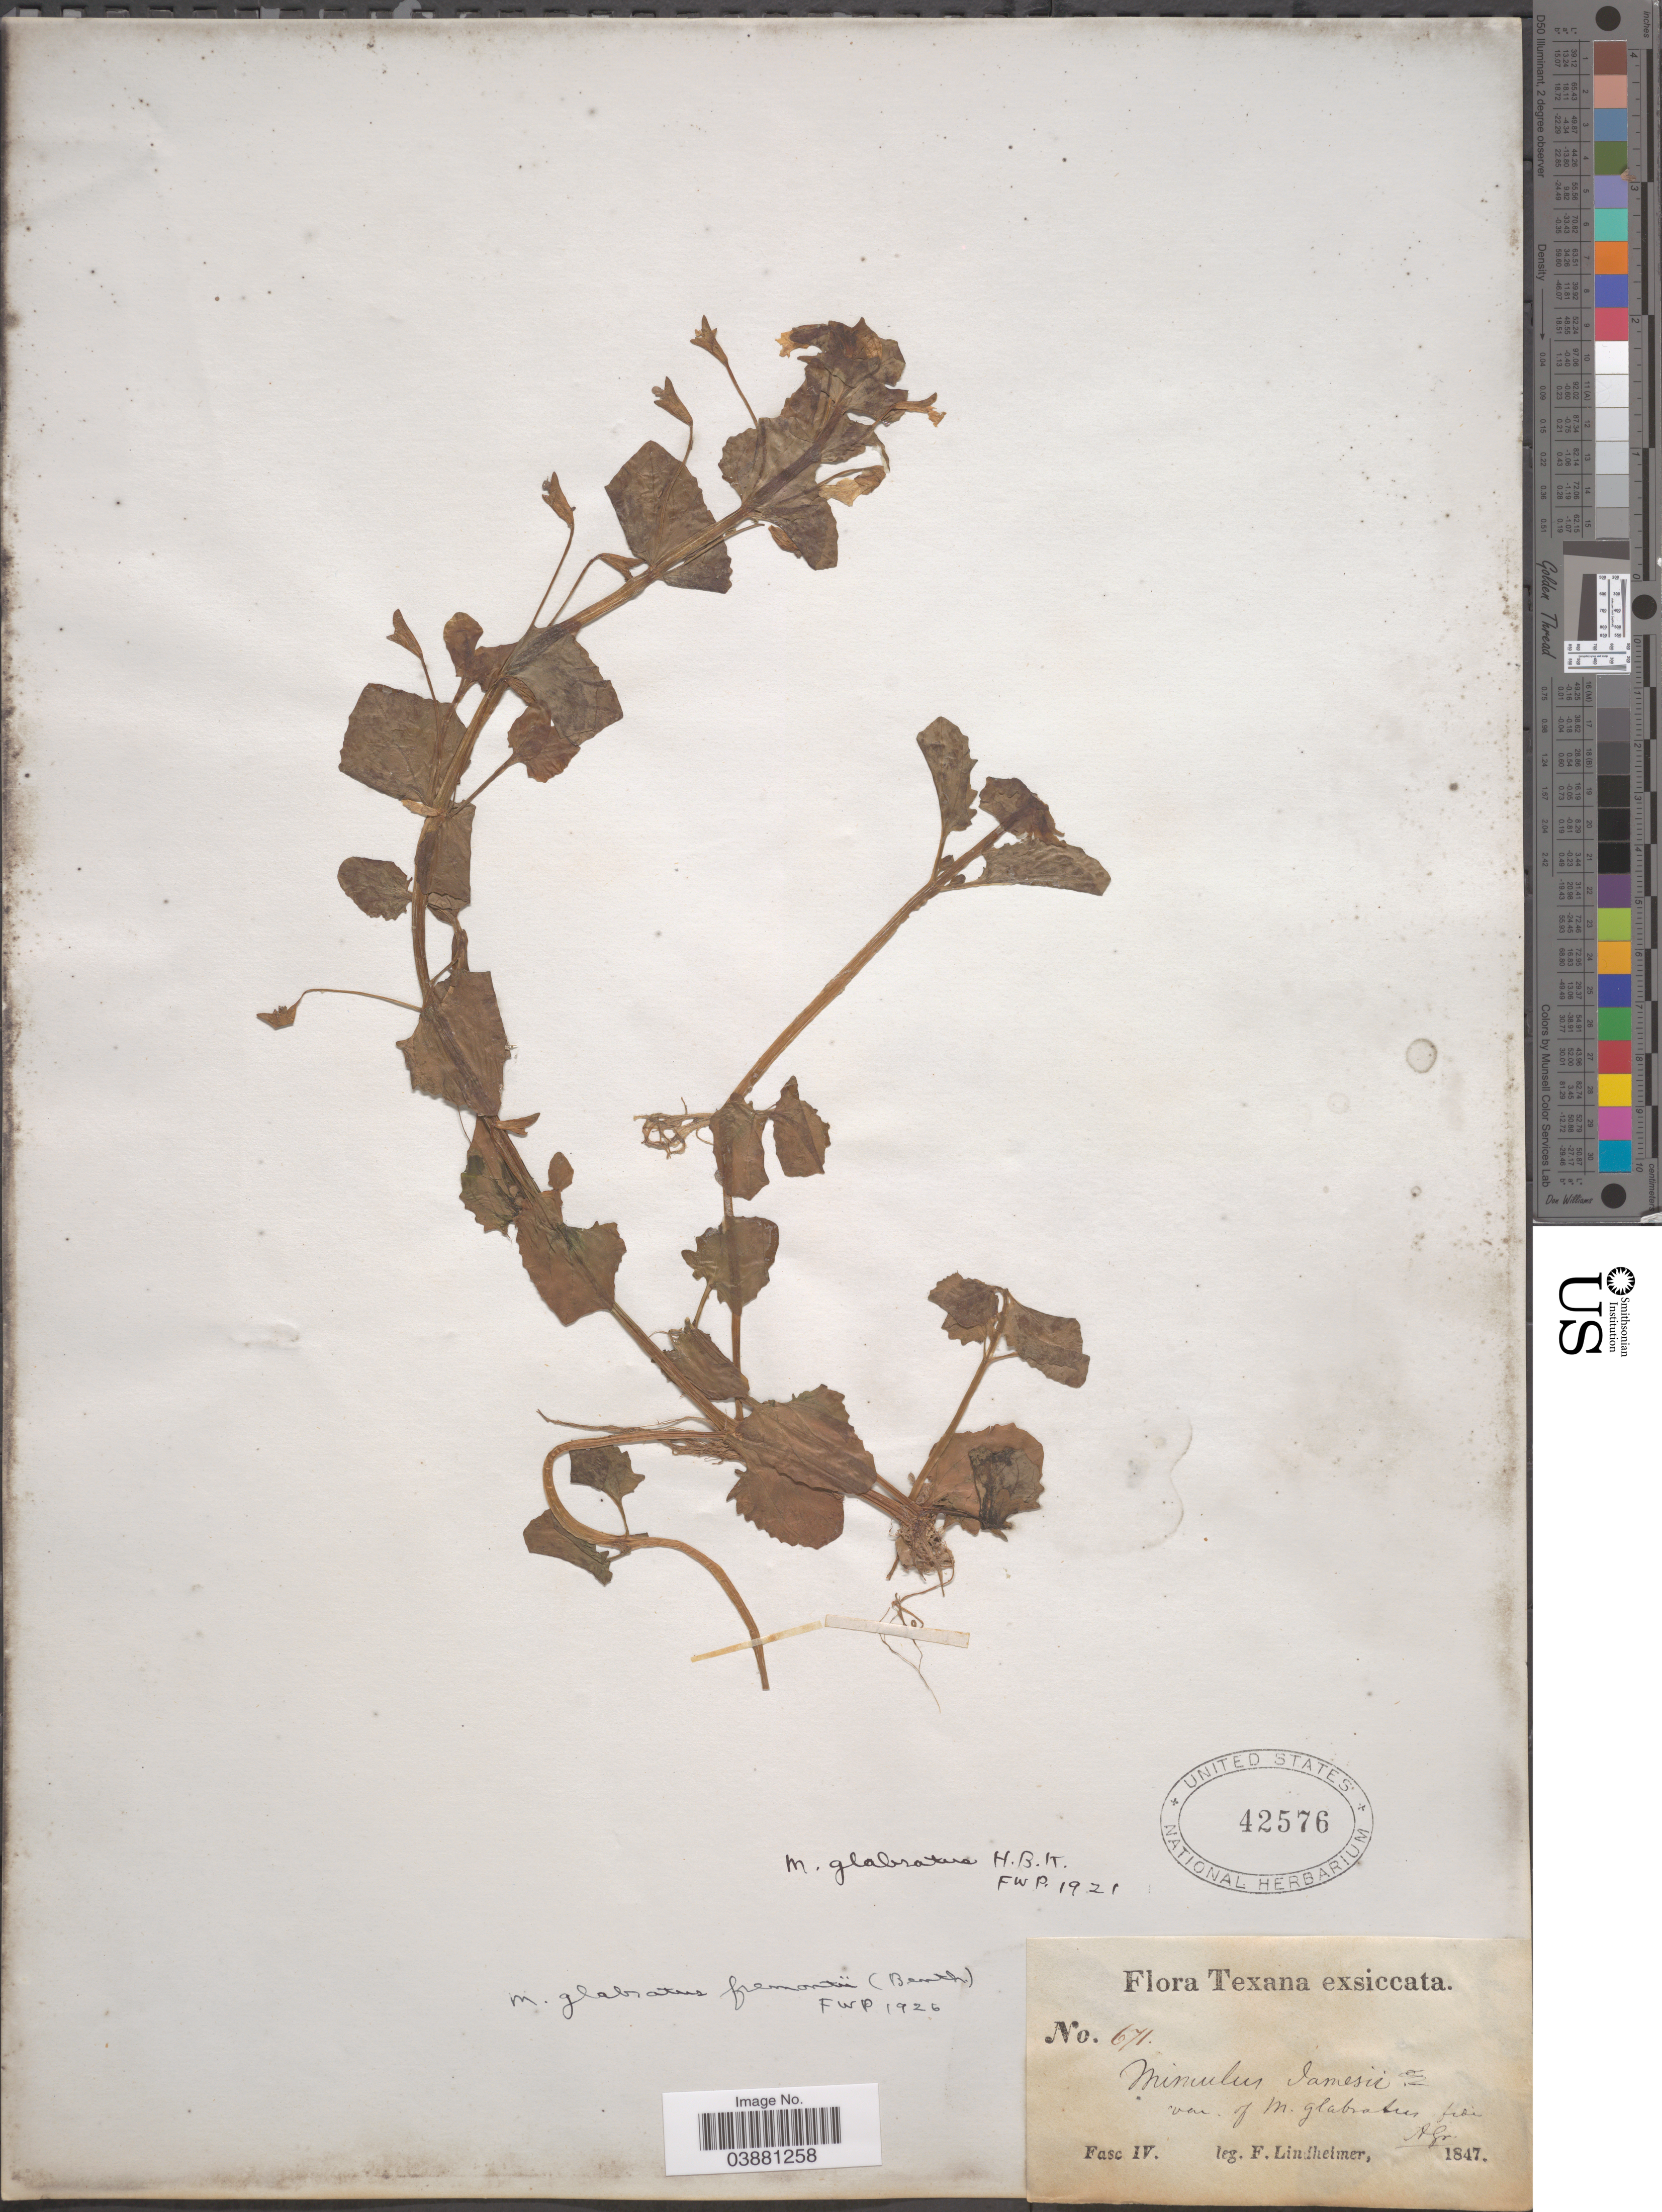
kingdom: Plantae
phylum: Tracheophyta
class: Magnoliopsida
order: Lamiales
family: Phrymaceae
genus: Mimulus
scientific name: Mimulus glabratus var. fremontii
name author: Kunth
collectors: F. Lindheimer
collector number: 671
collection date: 1847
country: United States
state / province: Texas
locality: Fasc IV.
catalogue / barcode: US 42576